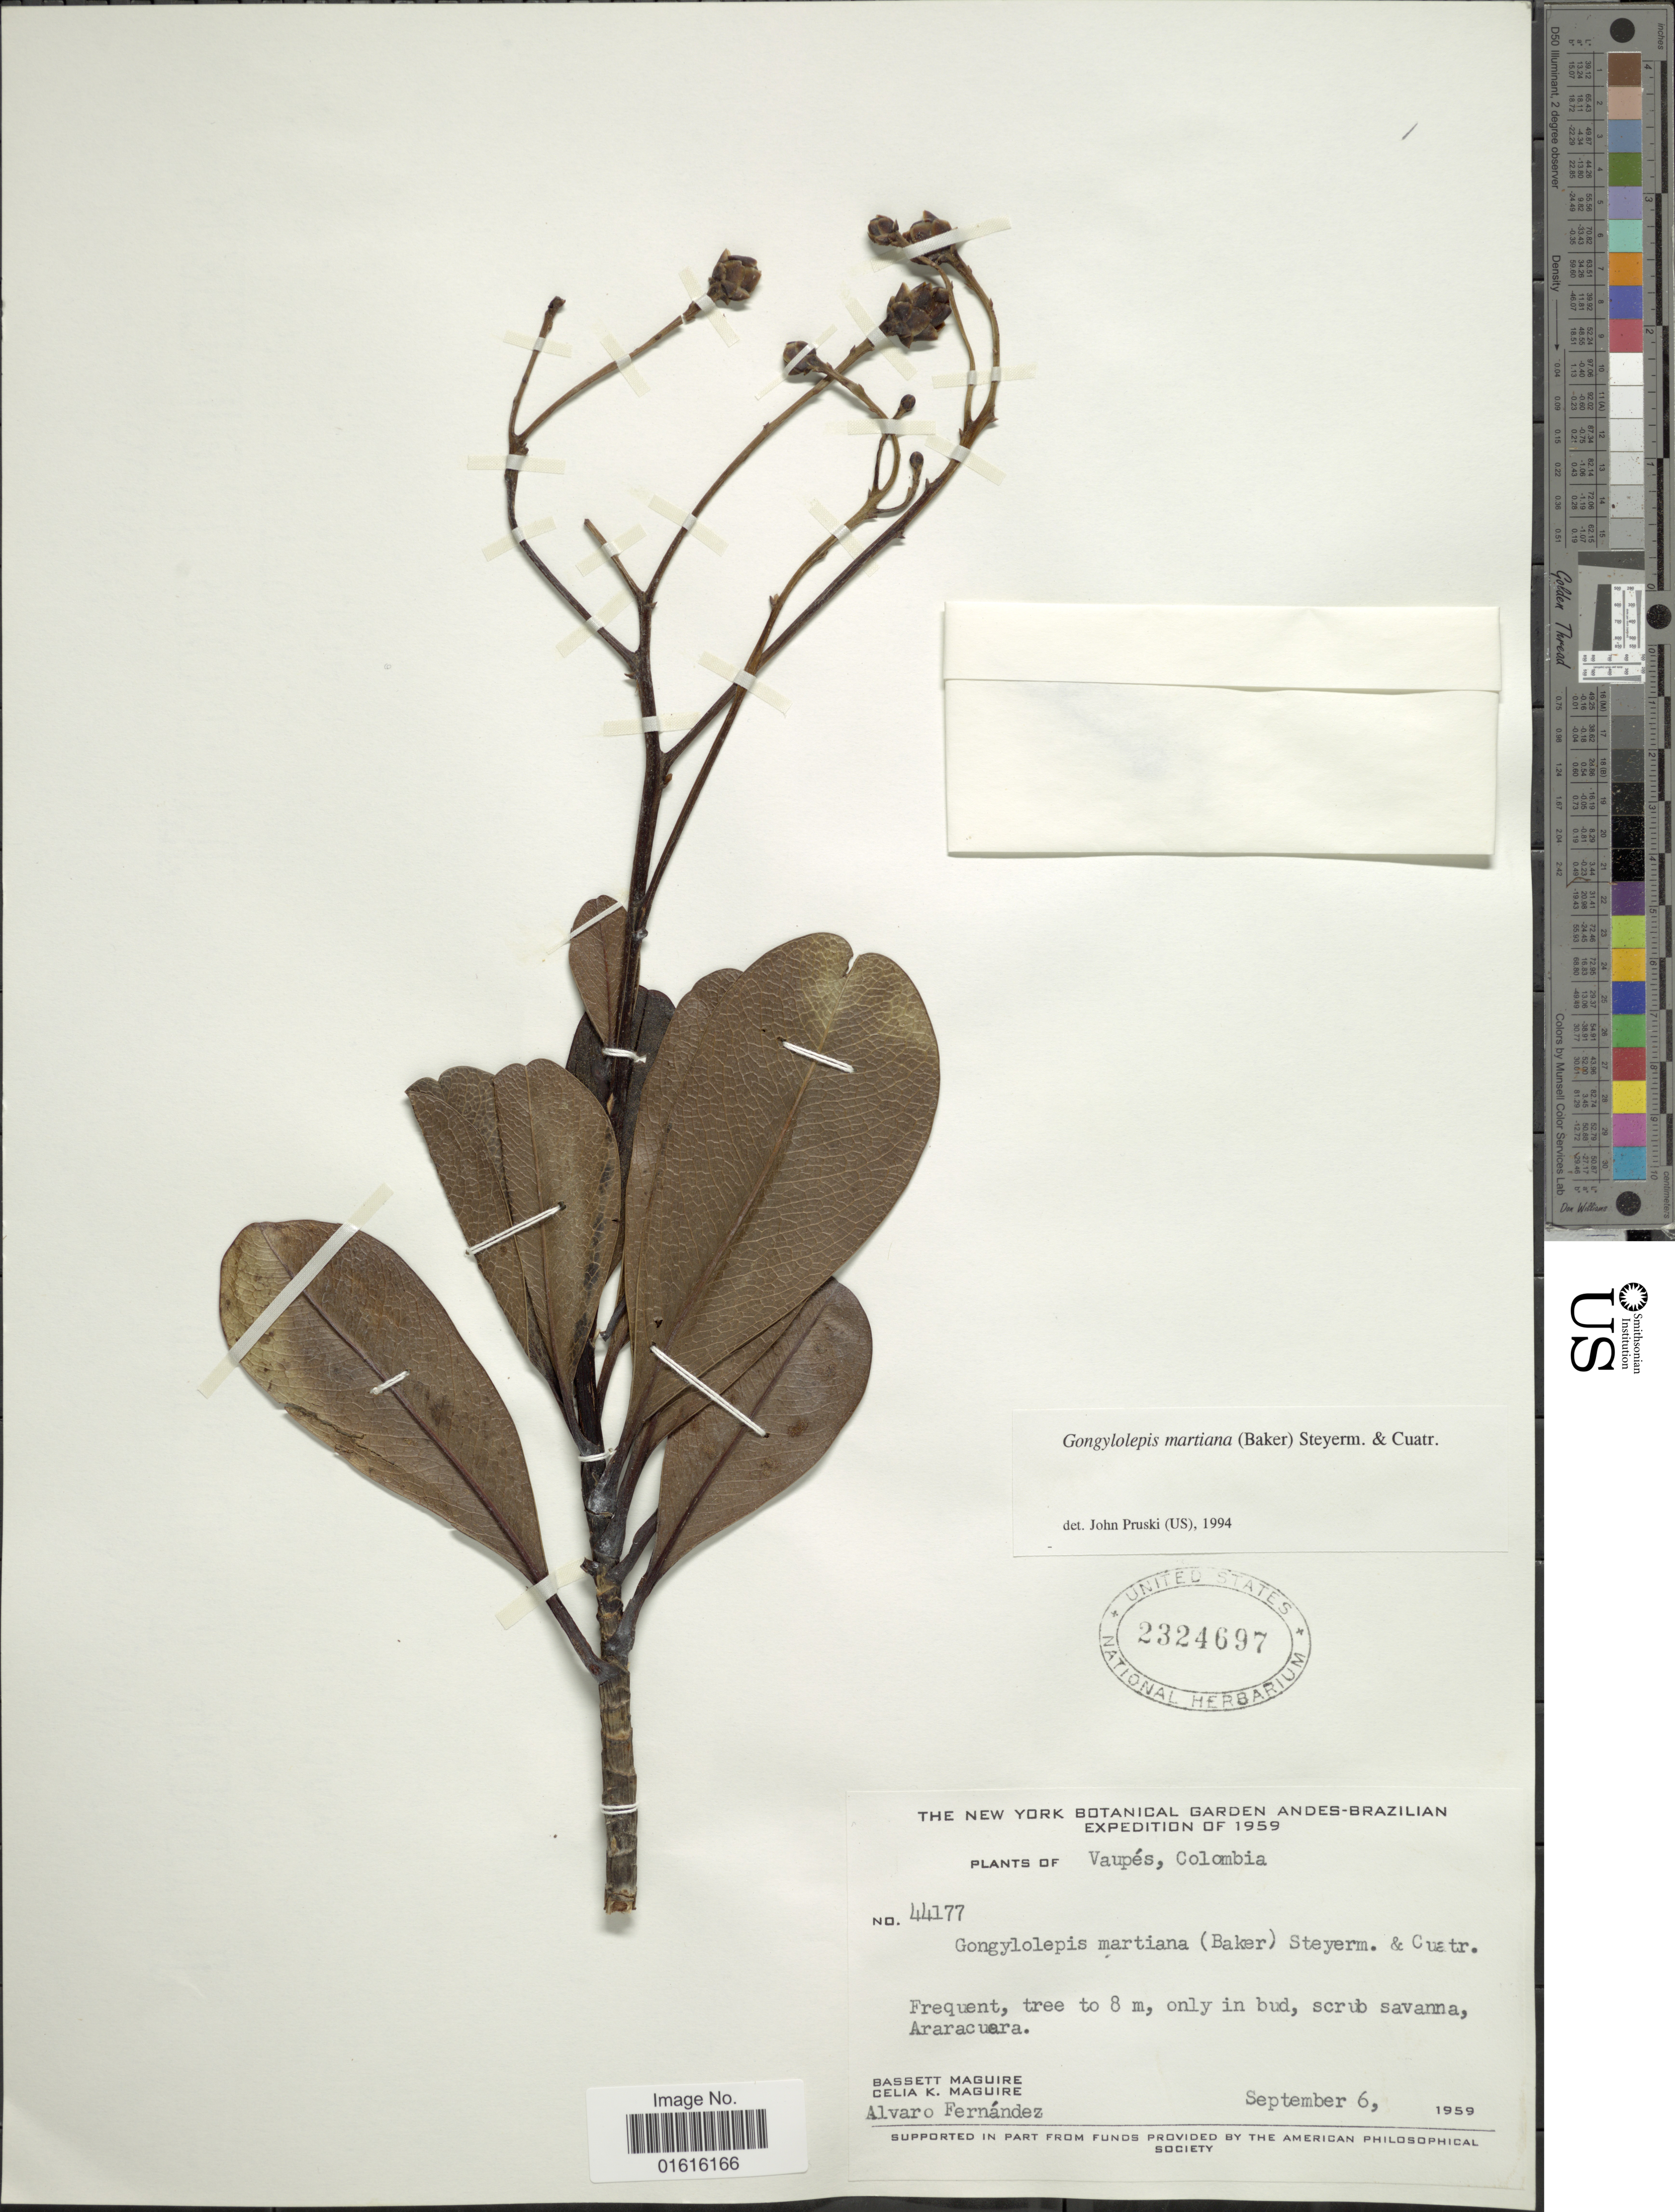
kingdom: Plantae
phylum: Tracheophyta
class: Magnoliopsida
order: Asterales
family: Asteraceae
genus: Gongylolepis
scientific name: Gongylolepis martiana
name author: (Baker) Steyerm. & Cuatrec.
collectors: B. Maguire, C. K. Maguire & A. Fernández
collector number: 44177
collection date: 1959-09-06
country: Colombia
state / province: Vaupés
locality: Frequent, to 8 m, only in bud, scrub savanna, Araracuara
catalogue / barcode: US 2324697